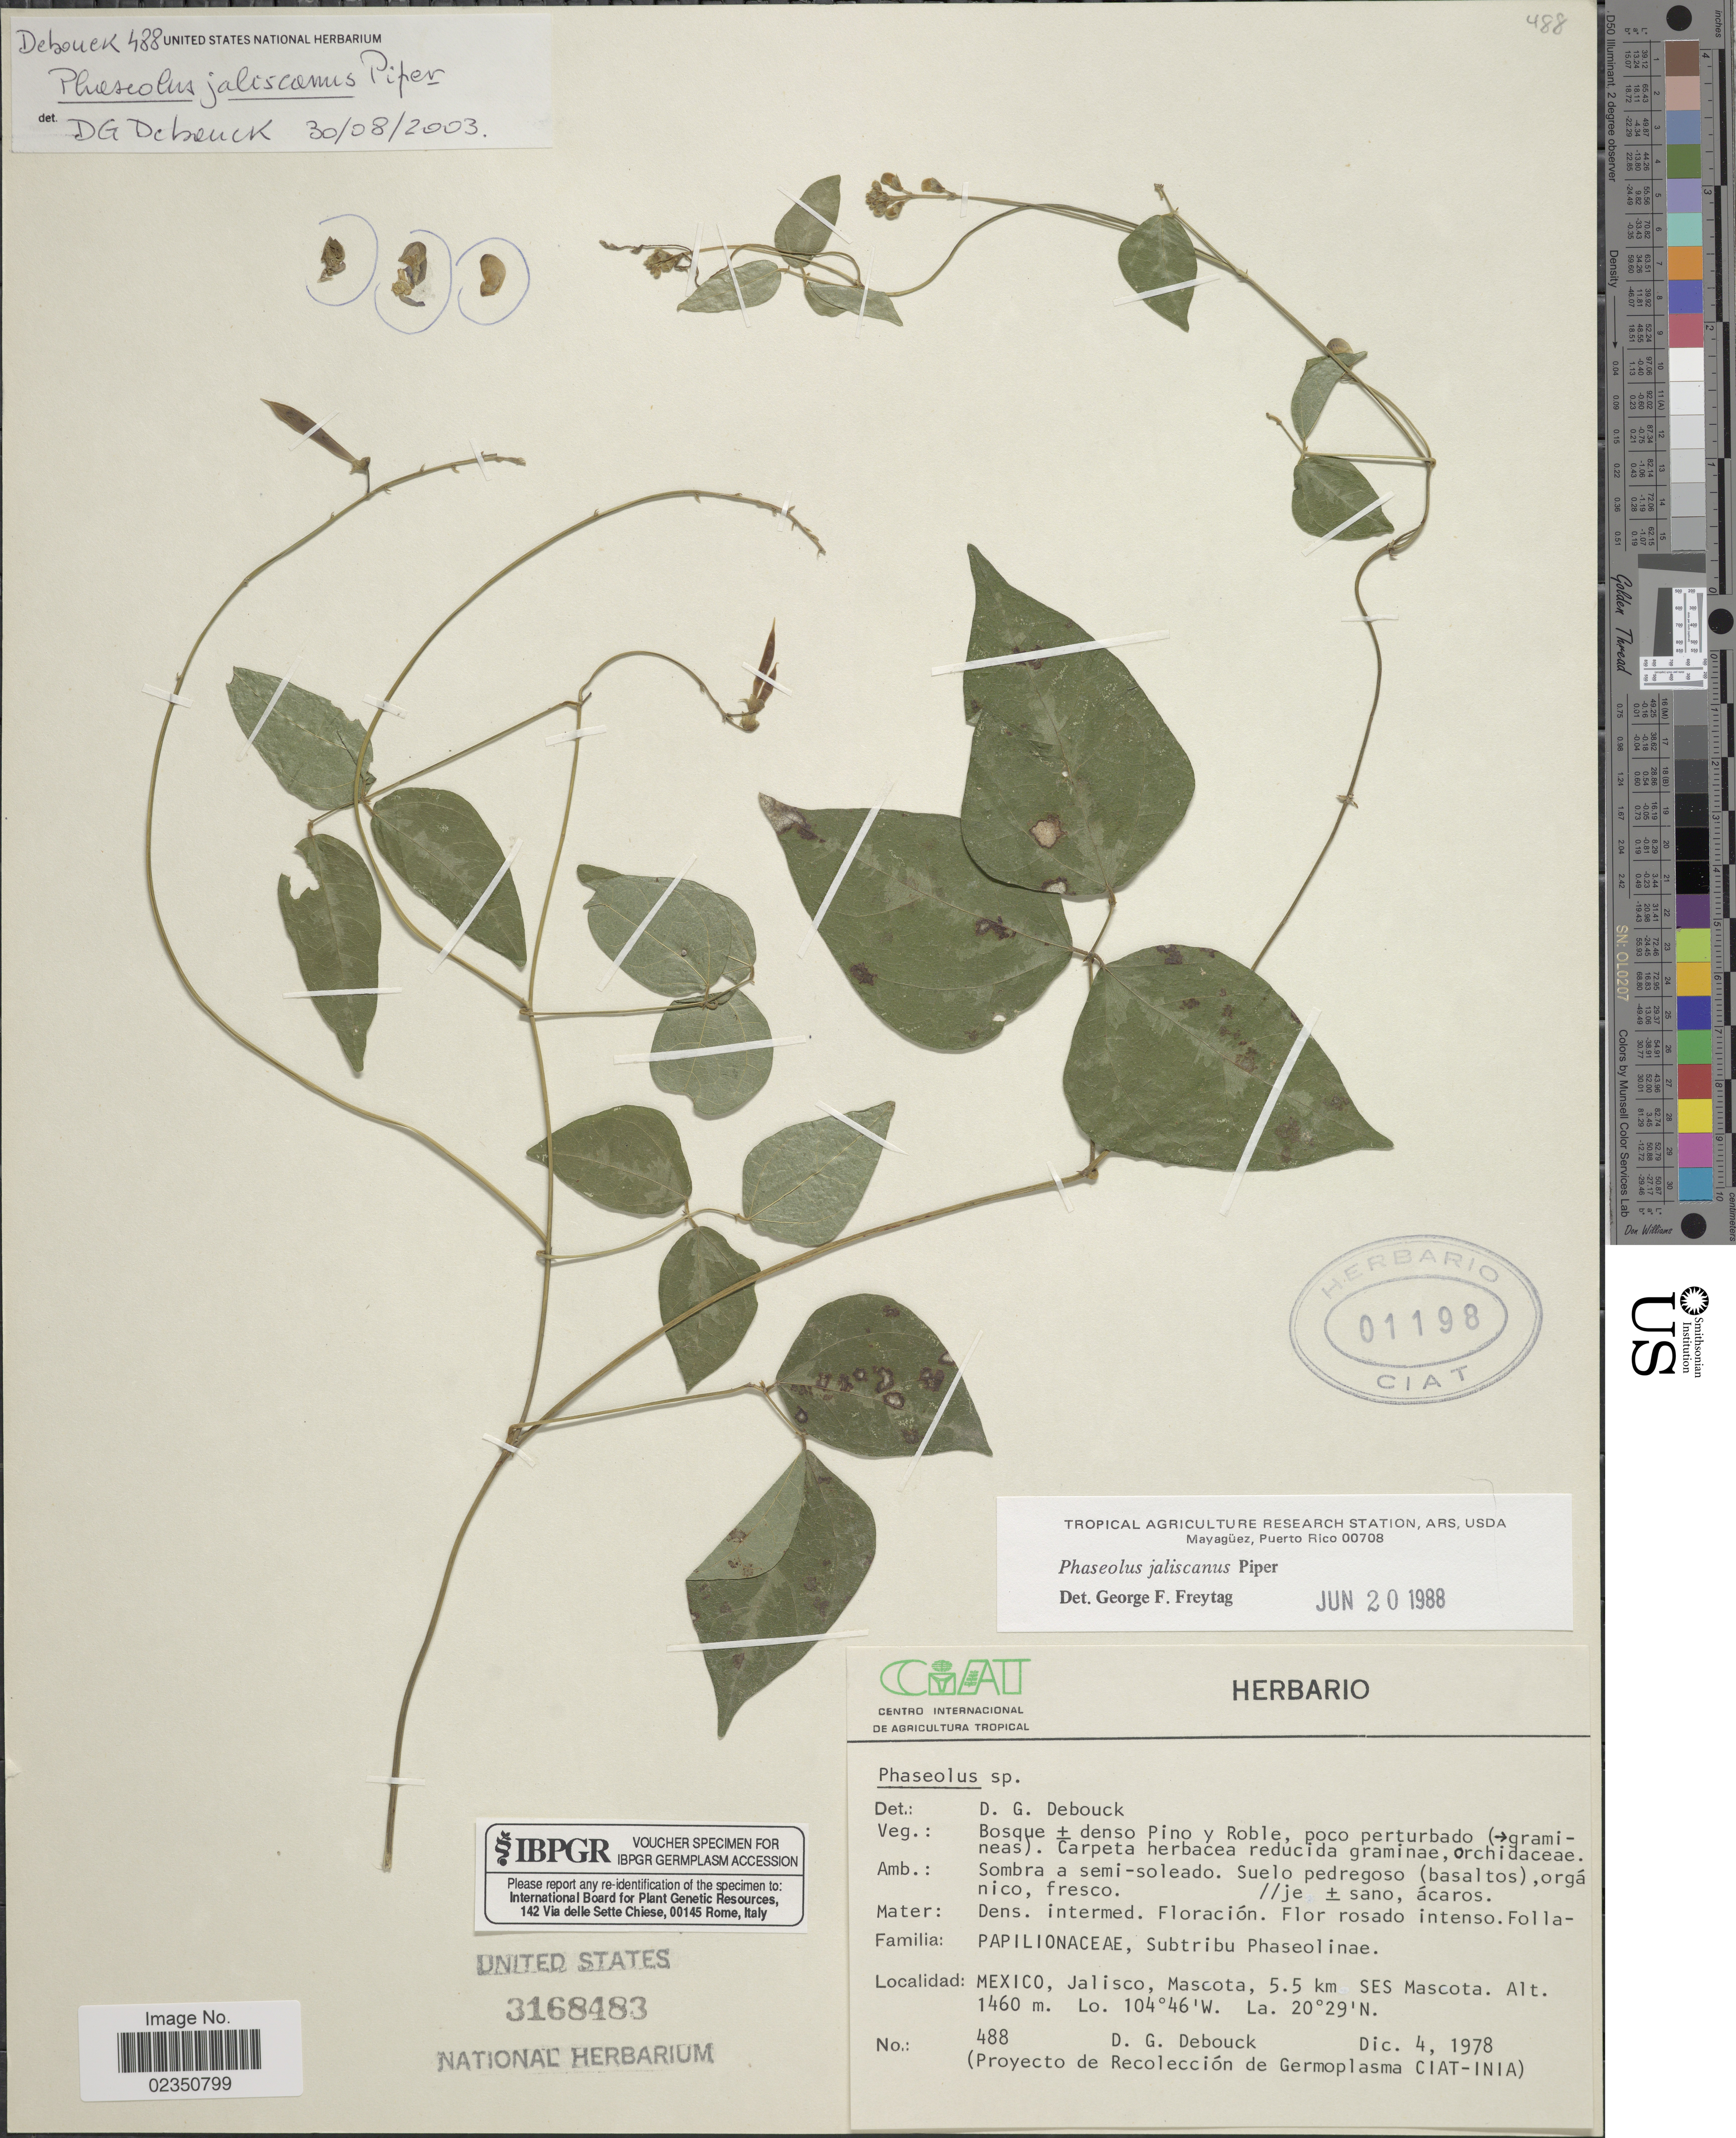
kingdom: Plantae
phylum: Tracheophyta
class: Magnoliopsida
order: Fabales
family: Fabaceae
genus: Phaseolus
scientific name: Phaseolus jaliscanus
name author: Piper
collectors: D. Debouck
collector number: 488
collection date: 1978-12-04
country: Mexico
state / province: Jalisco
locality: Mascota, 5.5 km SES Mascota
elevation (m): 1460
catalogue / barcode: US 3168483